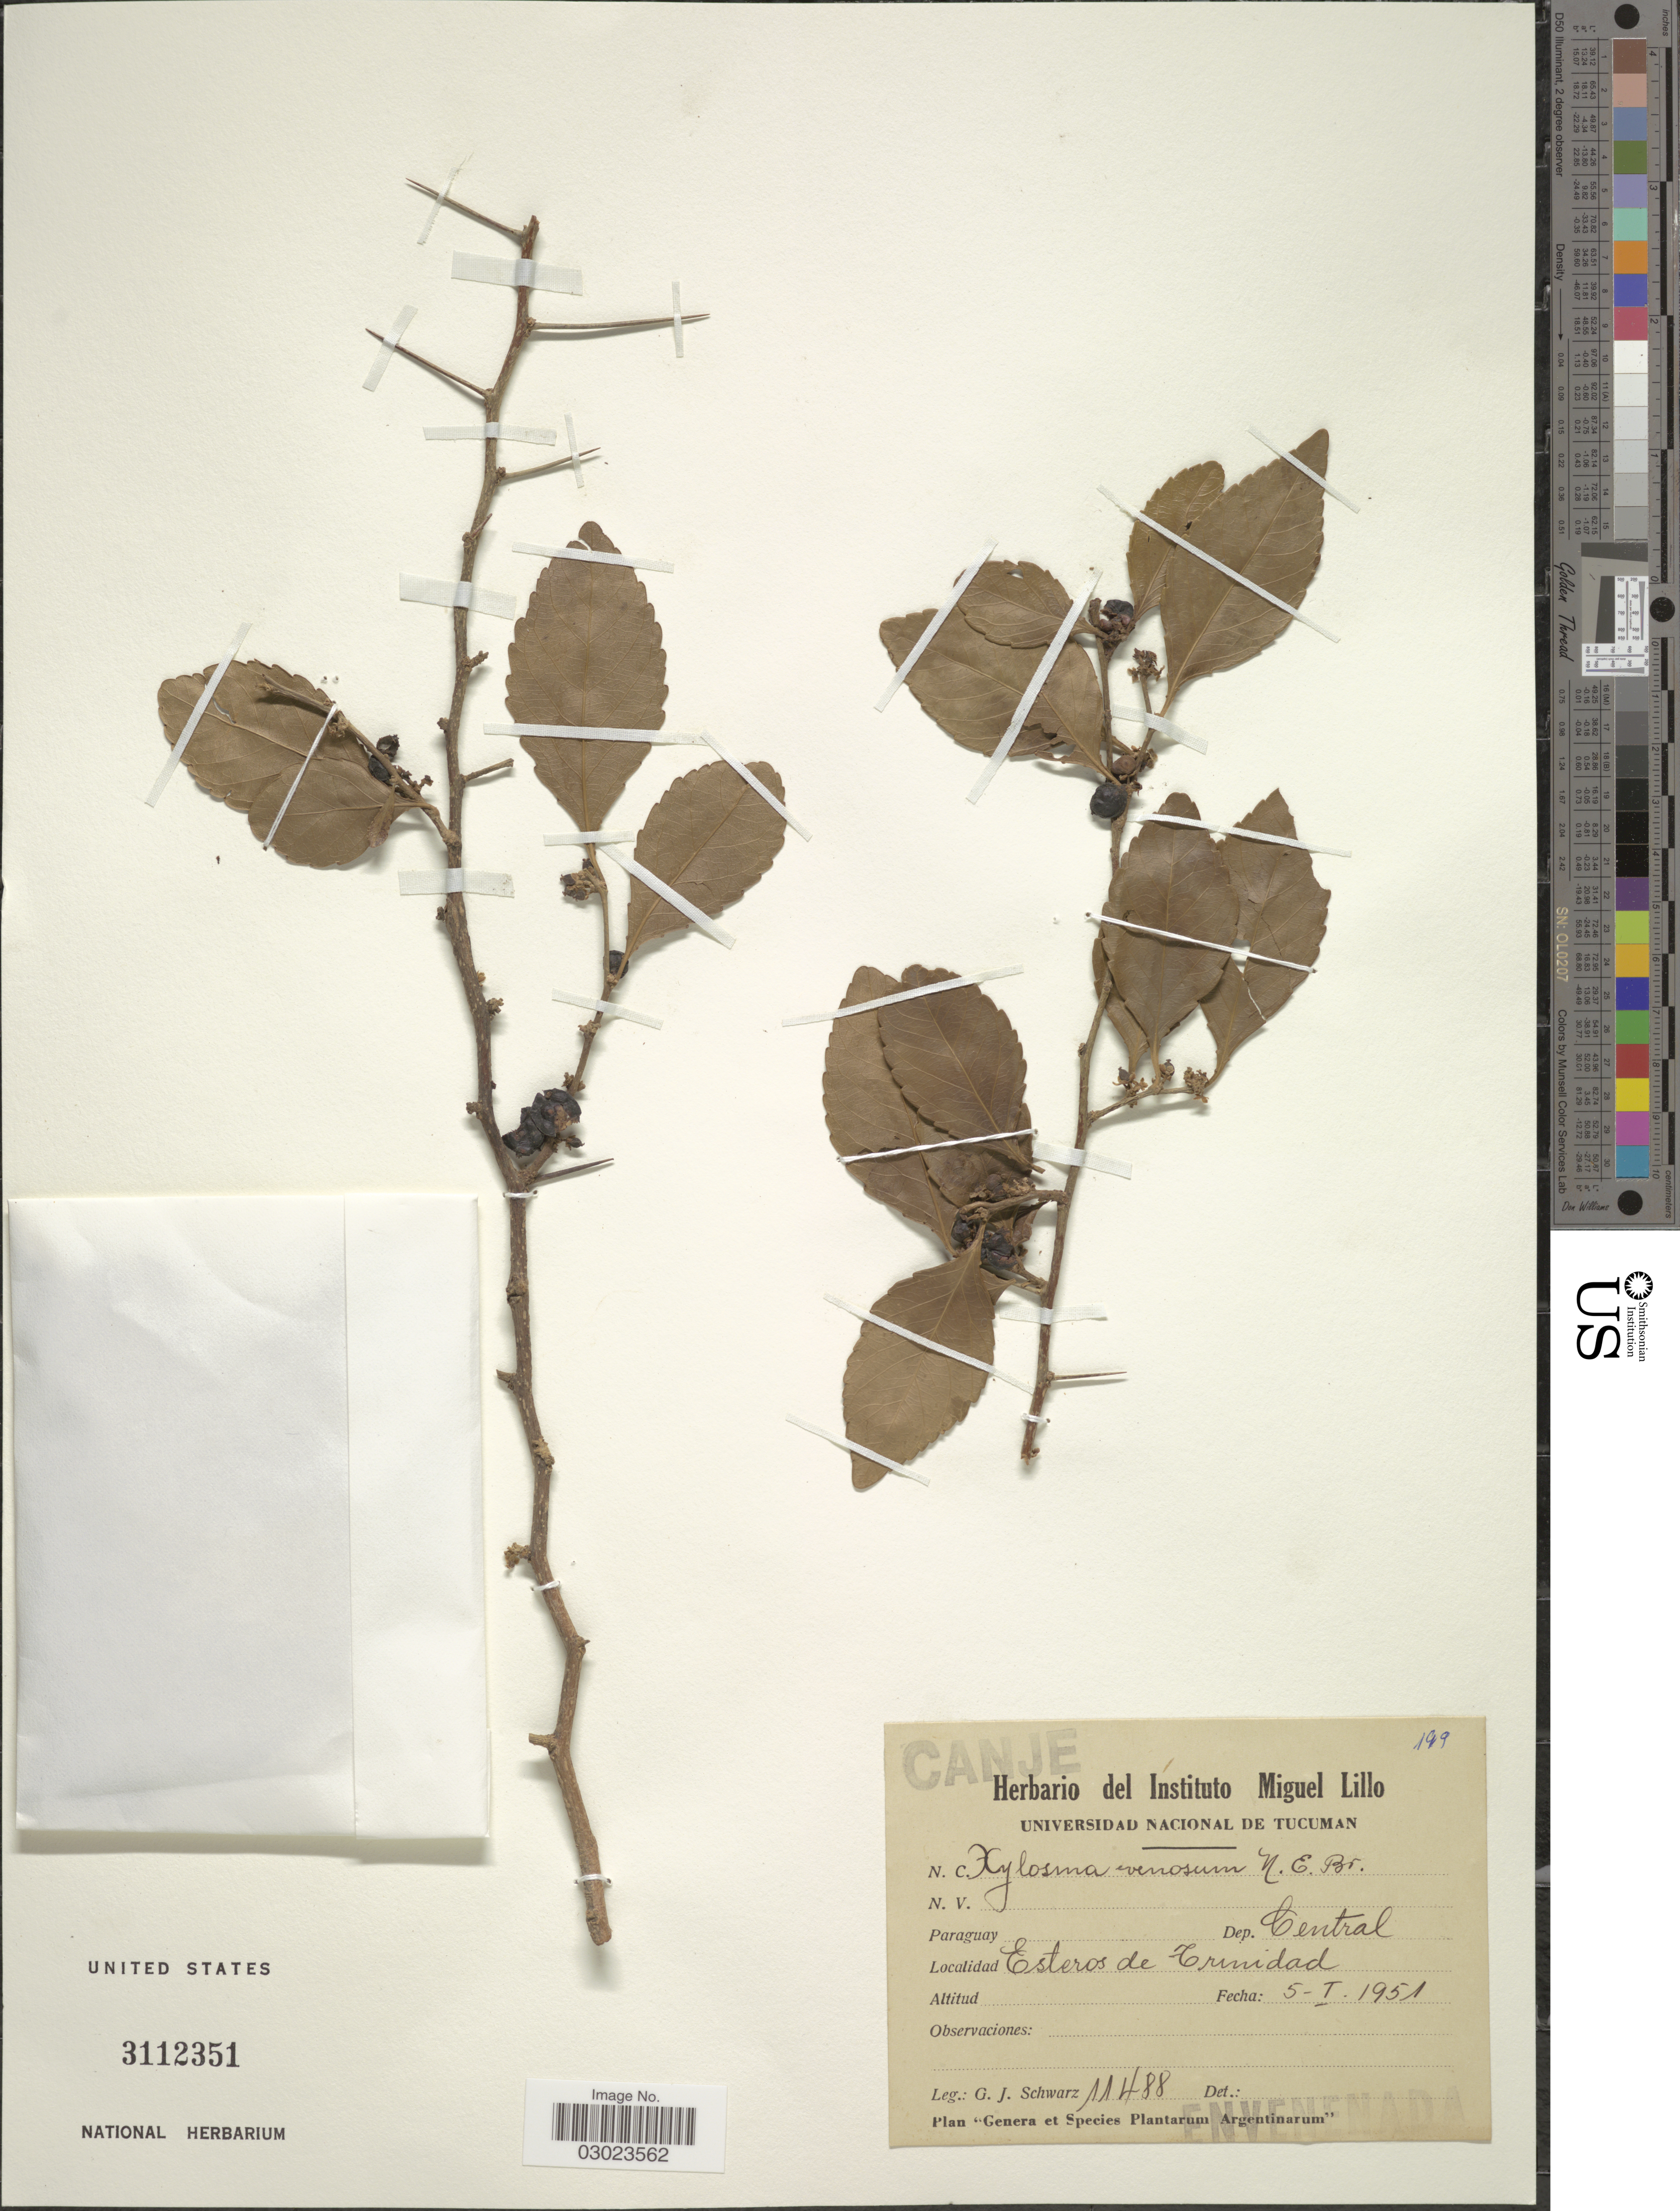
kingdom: Plantae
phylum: Tracheophyta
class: Magnoliopsida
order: Malpighiales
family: Salicaceae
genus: Xylosma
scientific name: Xylosma venosa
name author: N.E. Br.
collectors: G. J. Schwarz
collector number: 11488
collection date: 1951-01-05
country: Argentina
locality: Dep. Central, Esteros de Trinidad.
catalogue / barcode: US 3112351